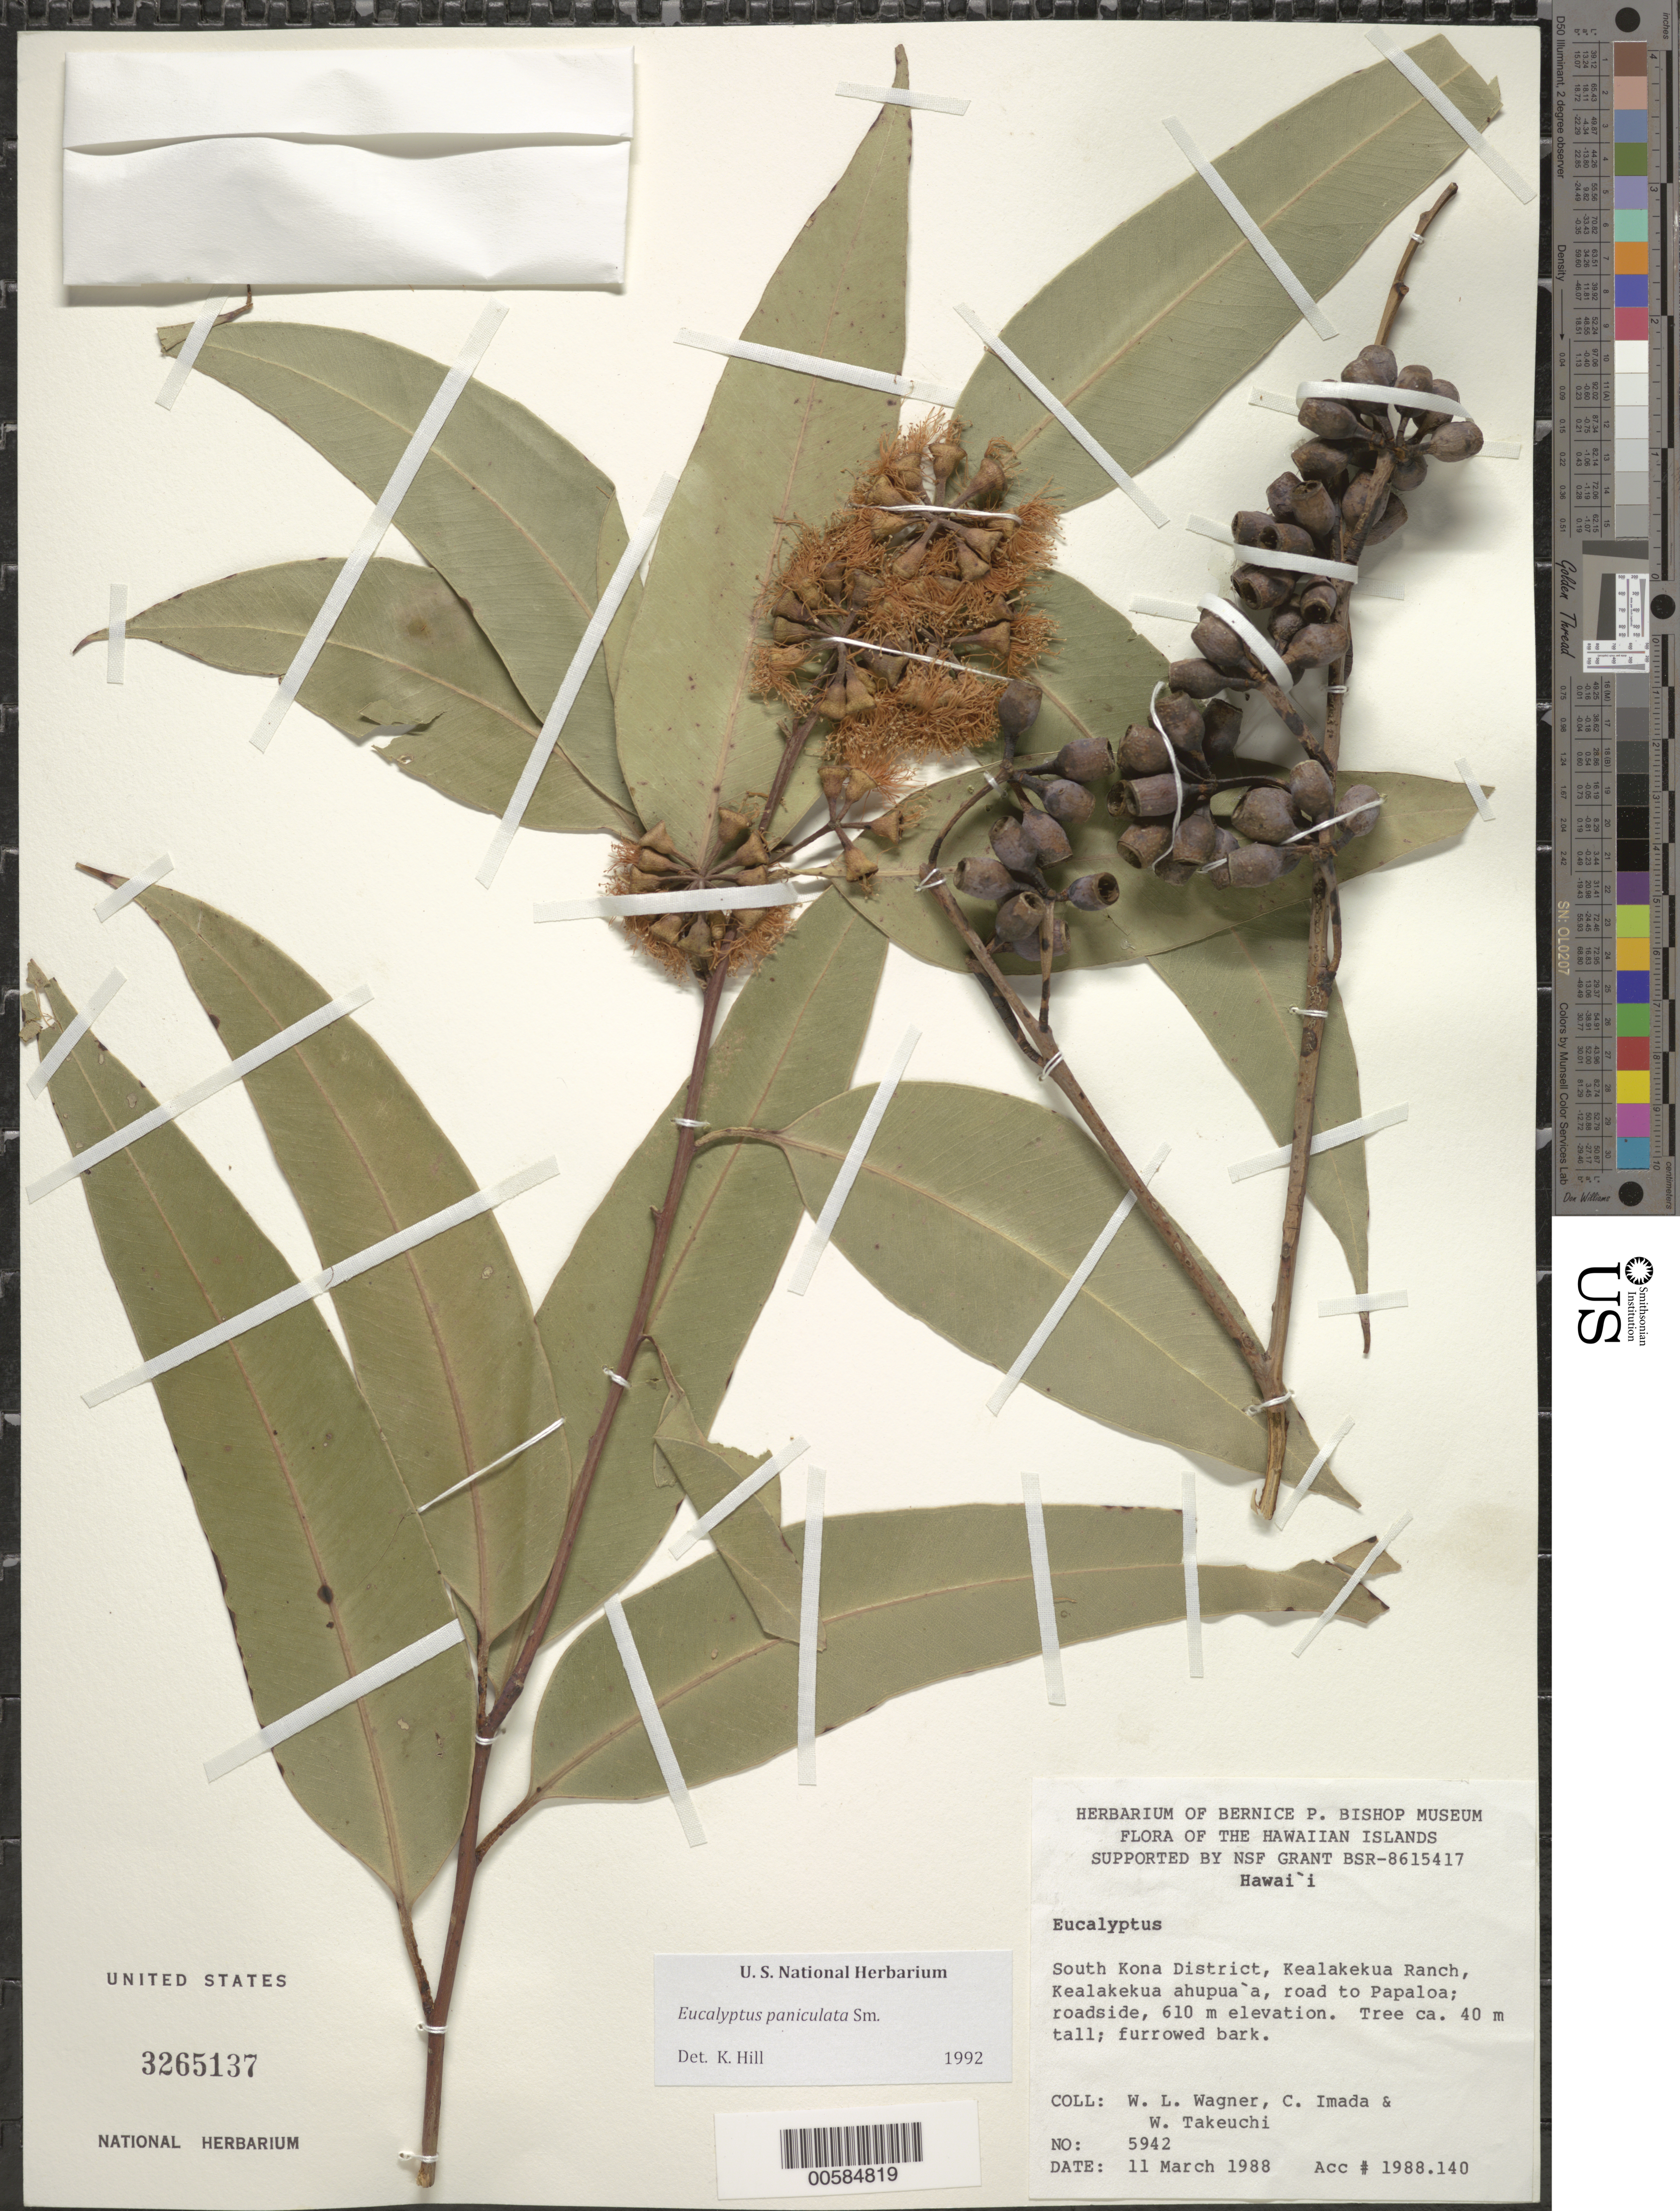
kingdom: Plantae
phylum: Tracheophyta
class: Magnoliopsida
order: Myrtales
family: Myrtaceae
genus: Eucalyptus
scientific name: Eucalyptus paniculata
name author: Sm.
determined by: Hill, K.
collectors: W. L. Wagner, C. Imada & W. N. Takeuchi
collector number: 5942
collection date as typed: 11 Mar 1988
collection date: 1988-03-11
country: United States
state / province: Hawaii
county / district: Hawaii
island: Hawaii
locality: South Kona Dist, Kealakekua Ranch, Kealakekua ahupua'a, road to Papaloa.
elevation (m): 610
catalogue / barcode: US 3265137